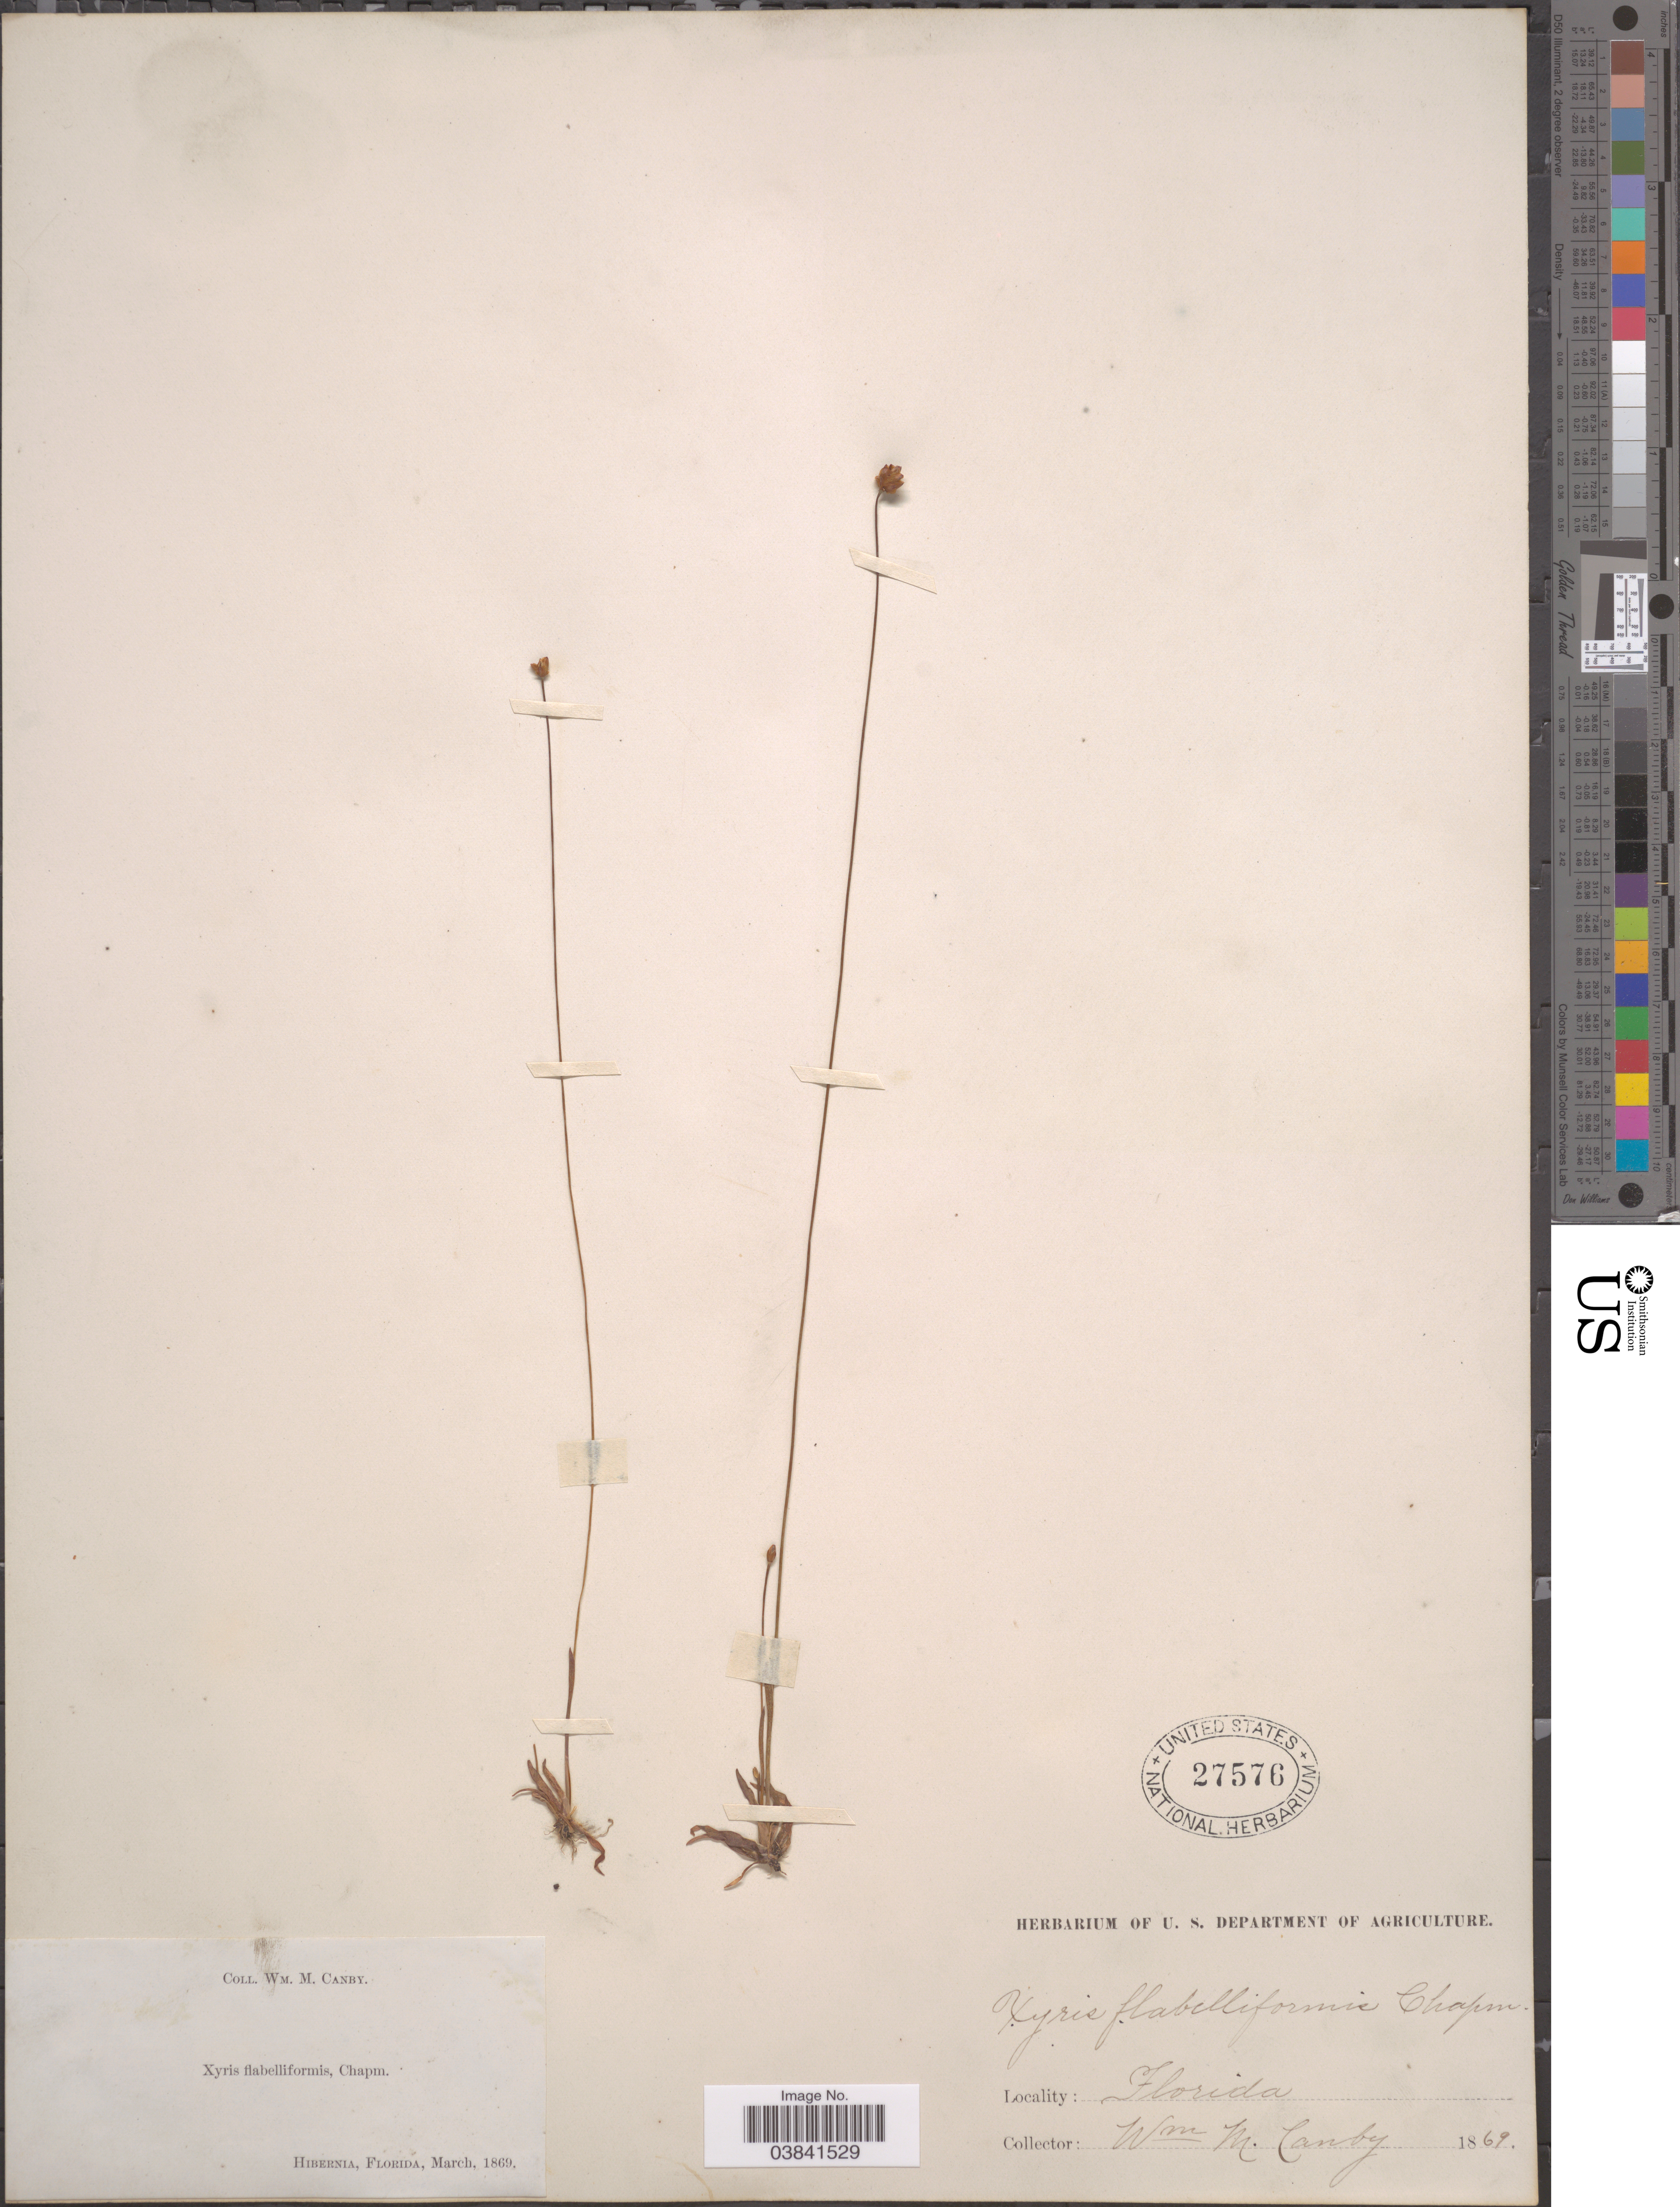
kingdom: Plantae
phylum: Tracheophyta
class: Liliopsida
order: Poales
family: Xyridaceae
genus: Xyris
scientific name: Xyris flabelliformis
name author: Chapm.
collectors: W. M. Canby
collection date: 1869-03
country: United States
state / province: Florida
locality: Hibernia.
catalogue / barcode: US 27576